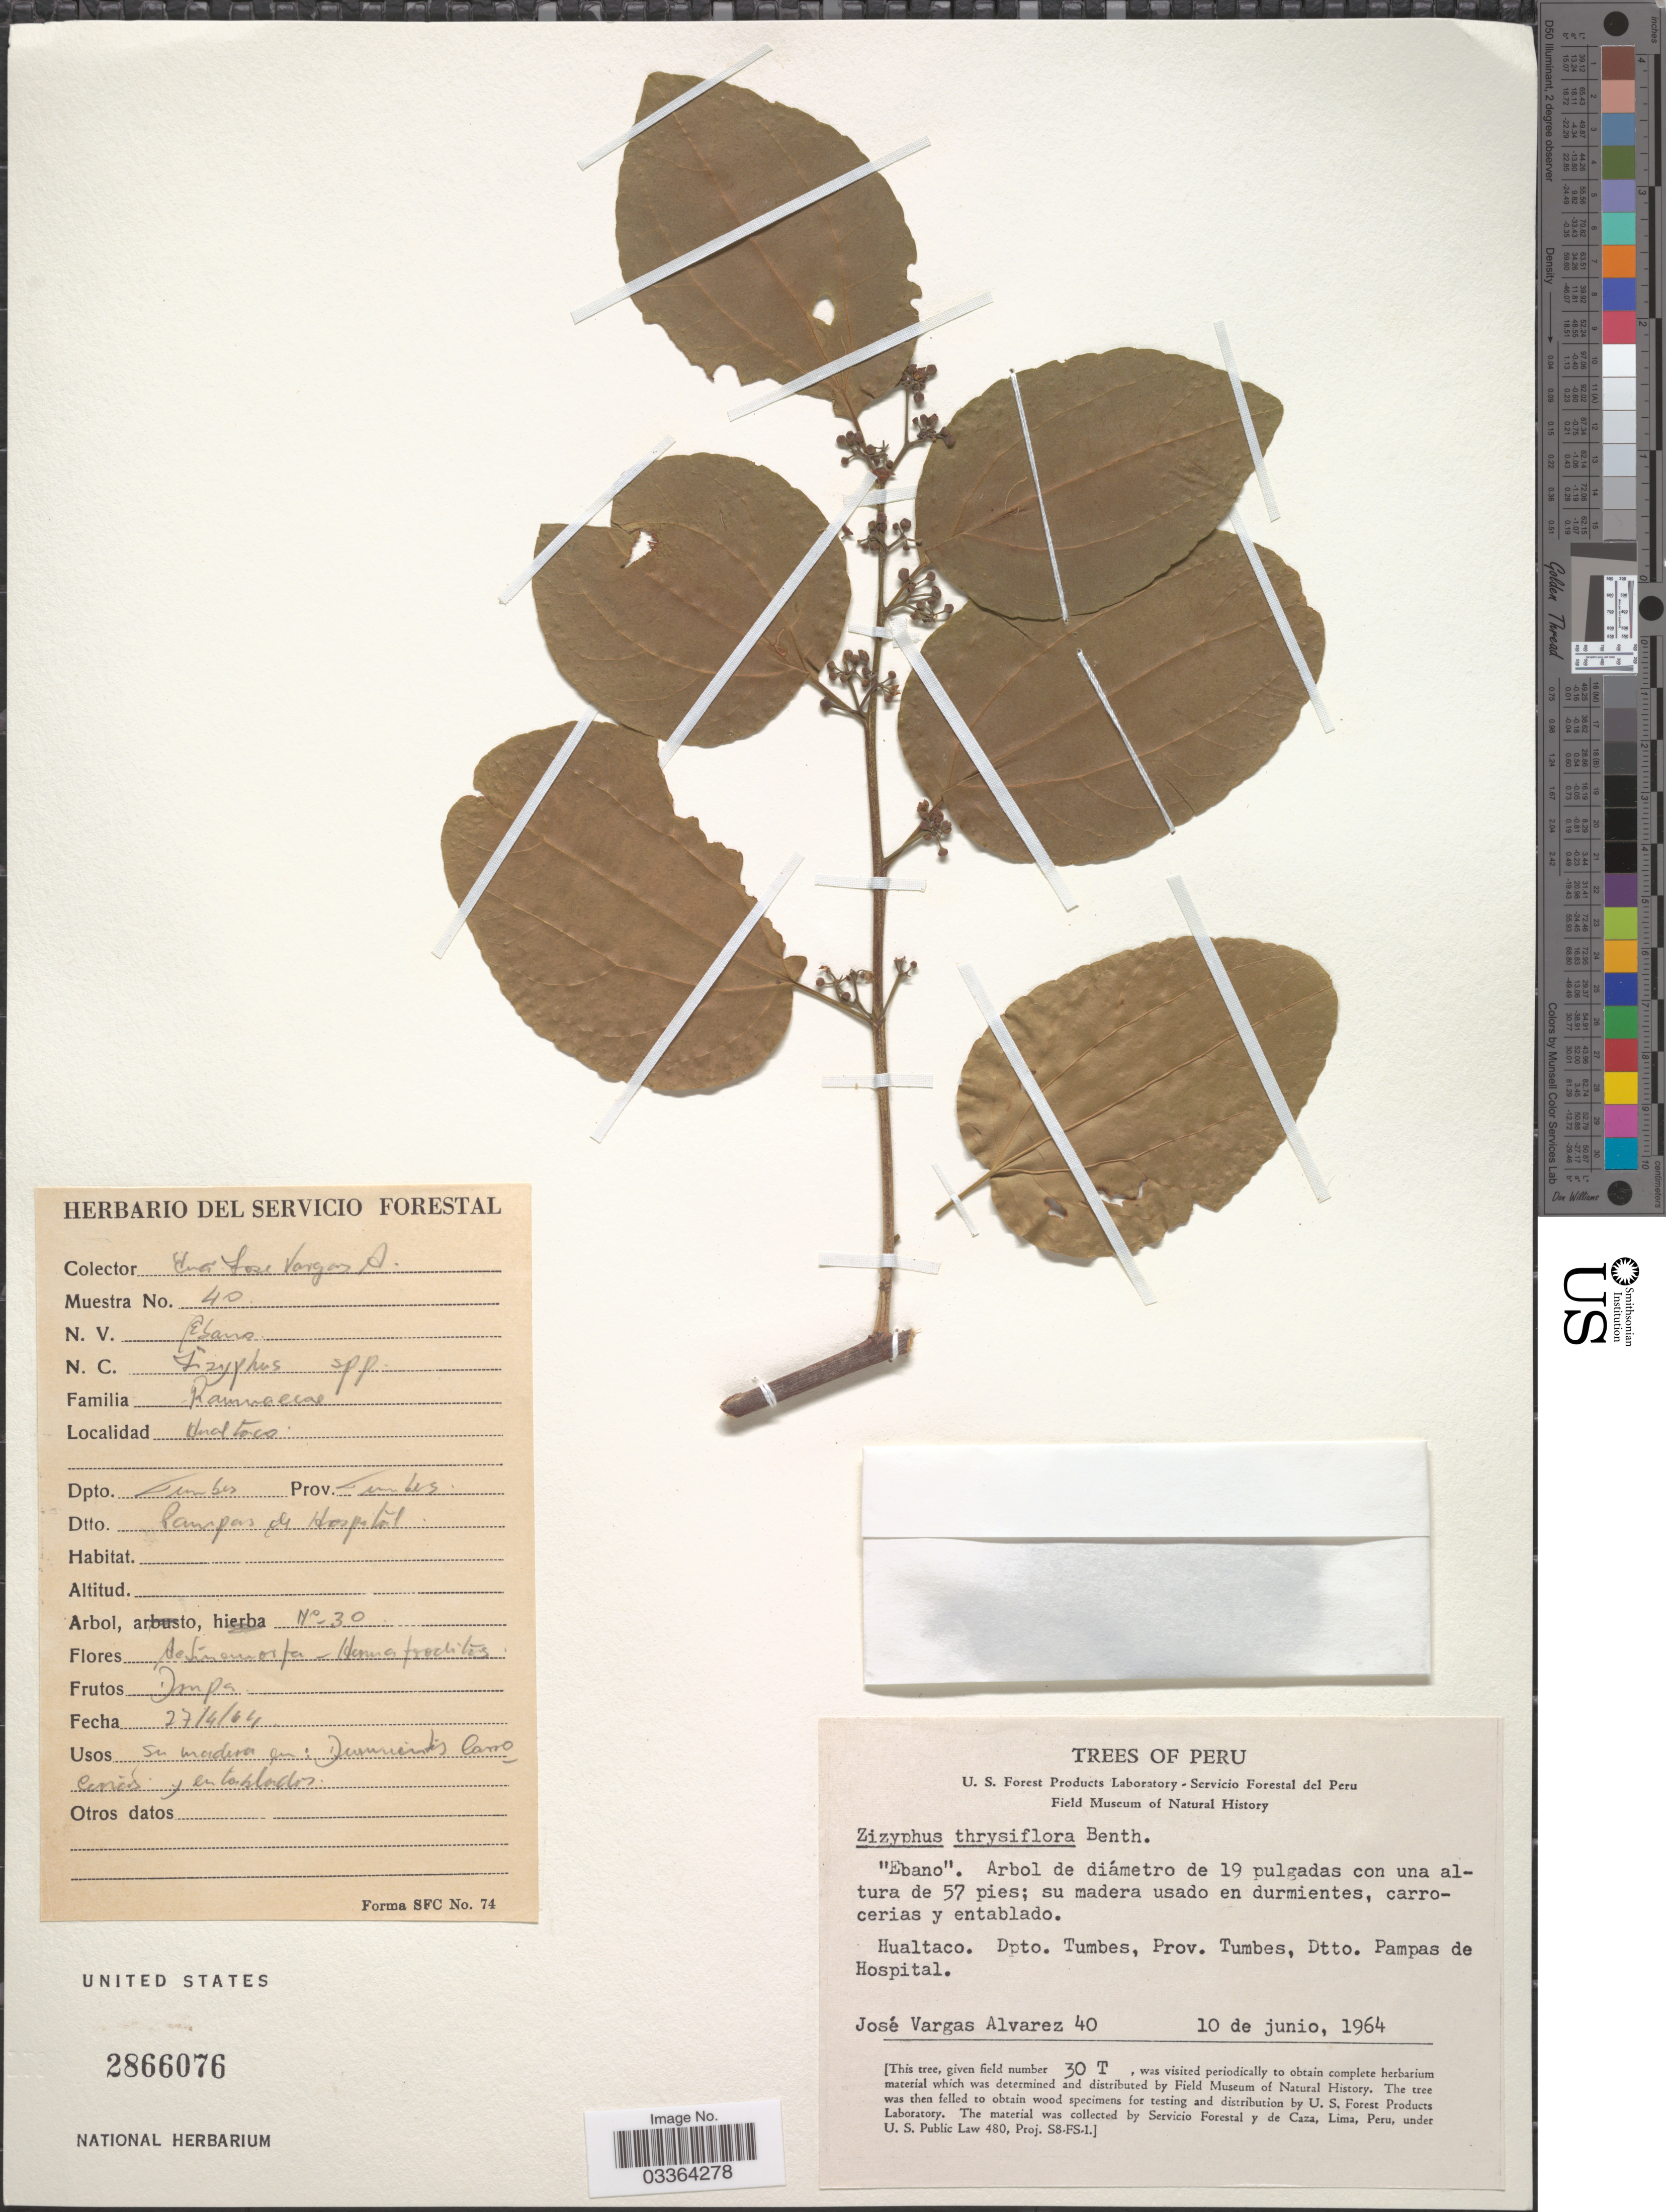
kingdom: Plantae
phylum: Tracheophyta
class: Magnoliopsida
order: Rosales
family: Rhamnaceae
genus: Sarcomphalus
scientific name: Sarcomphalus thyrsiflorus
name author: (Benth.) Hauenschild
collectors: J. V. Alvarez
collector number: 40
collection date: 1964-06-10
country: Peru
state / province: Tumbes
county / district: Tumbes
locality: Hualtaco. Dpto. Tumbes, Prov. Tumbes, Dtto. Pampas de Hospital.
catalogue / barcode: US 2866076